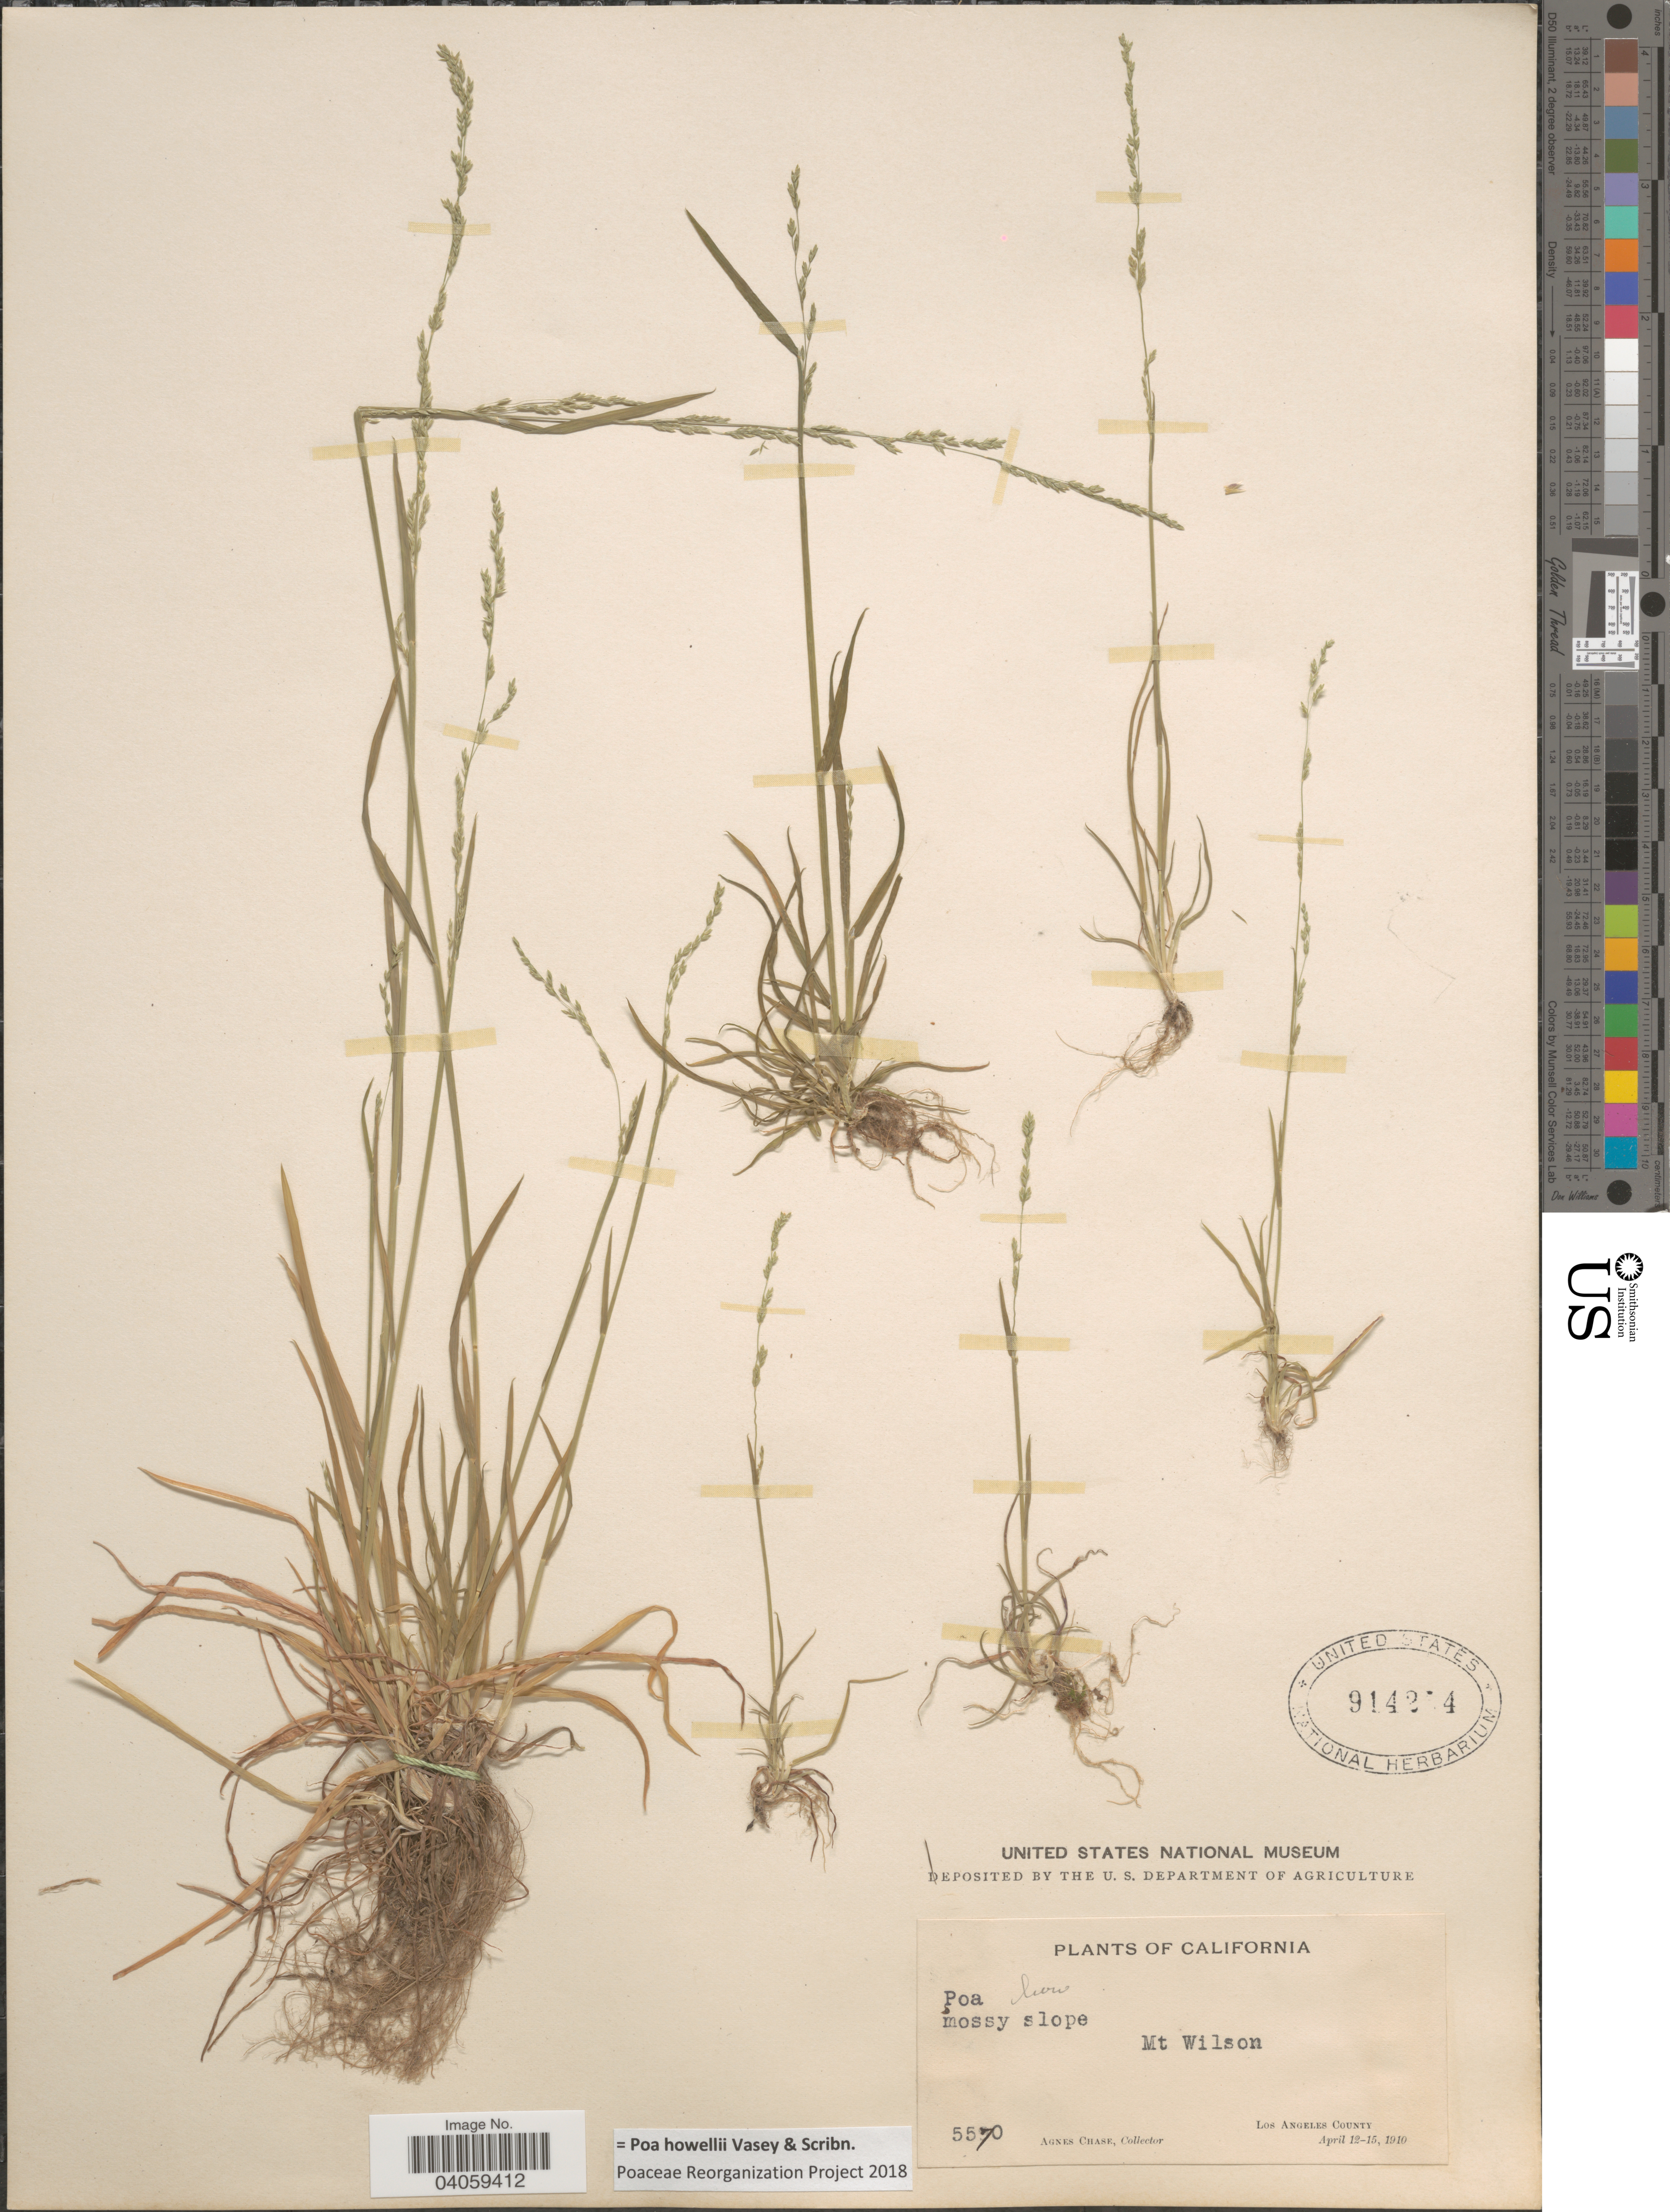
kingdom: Plantae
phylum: Tracheophyta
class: Liliopsida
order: Poales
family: Poaceae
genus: Poa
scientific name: Poa howellii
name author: Vasey & Scribn.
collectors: A. Chase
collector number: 5570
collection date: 1910-04-12/1910-04-15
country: United States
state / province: California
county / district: Los Angeles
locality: Mt Wilson. Los Angeles County.